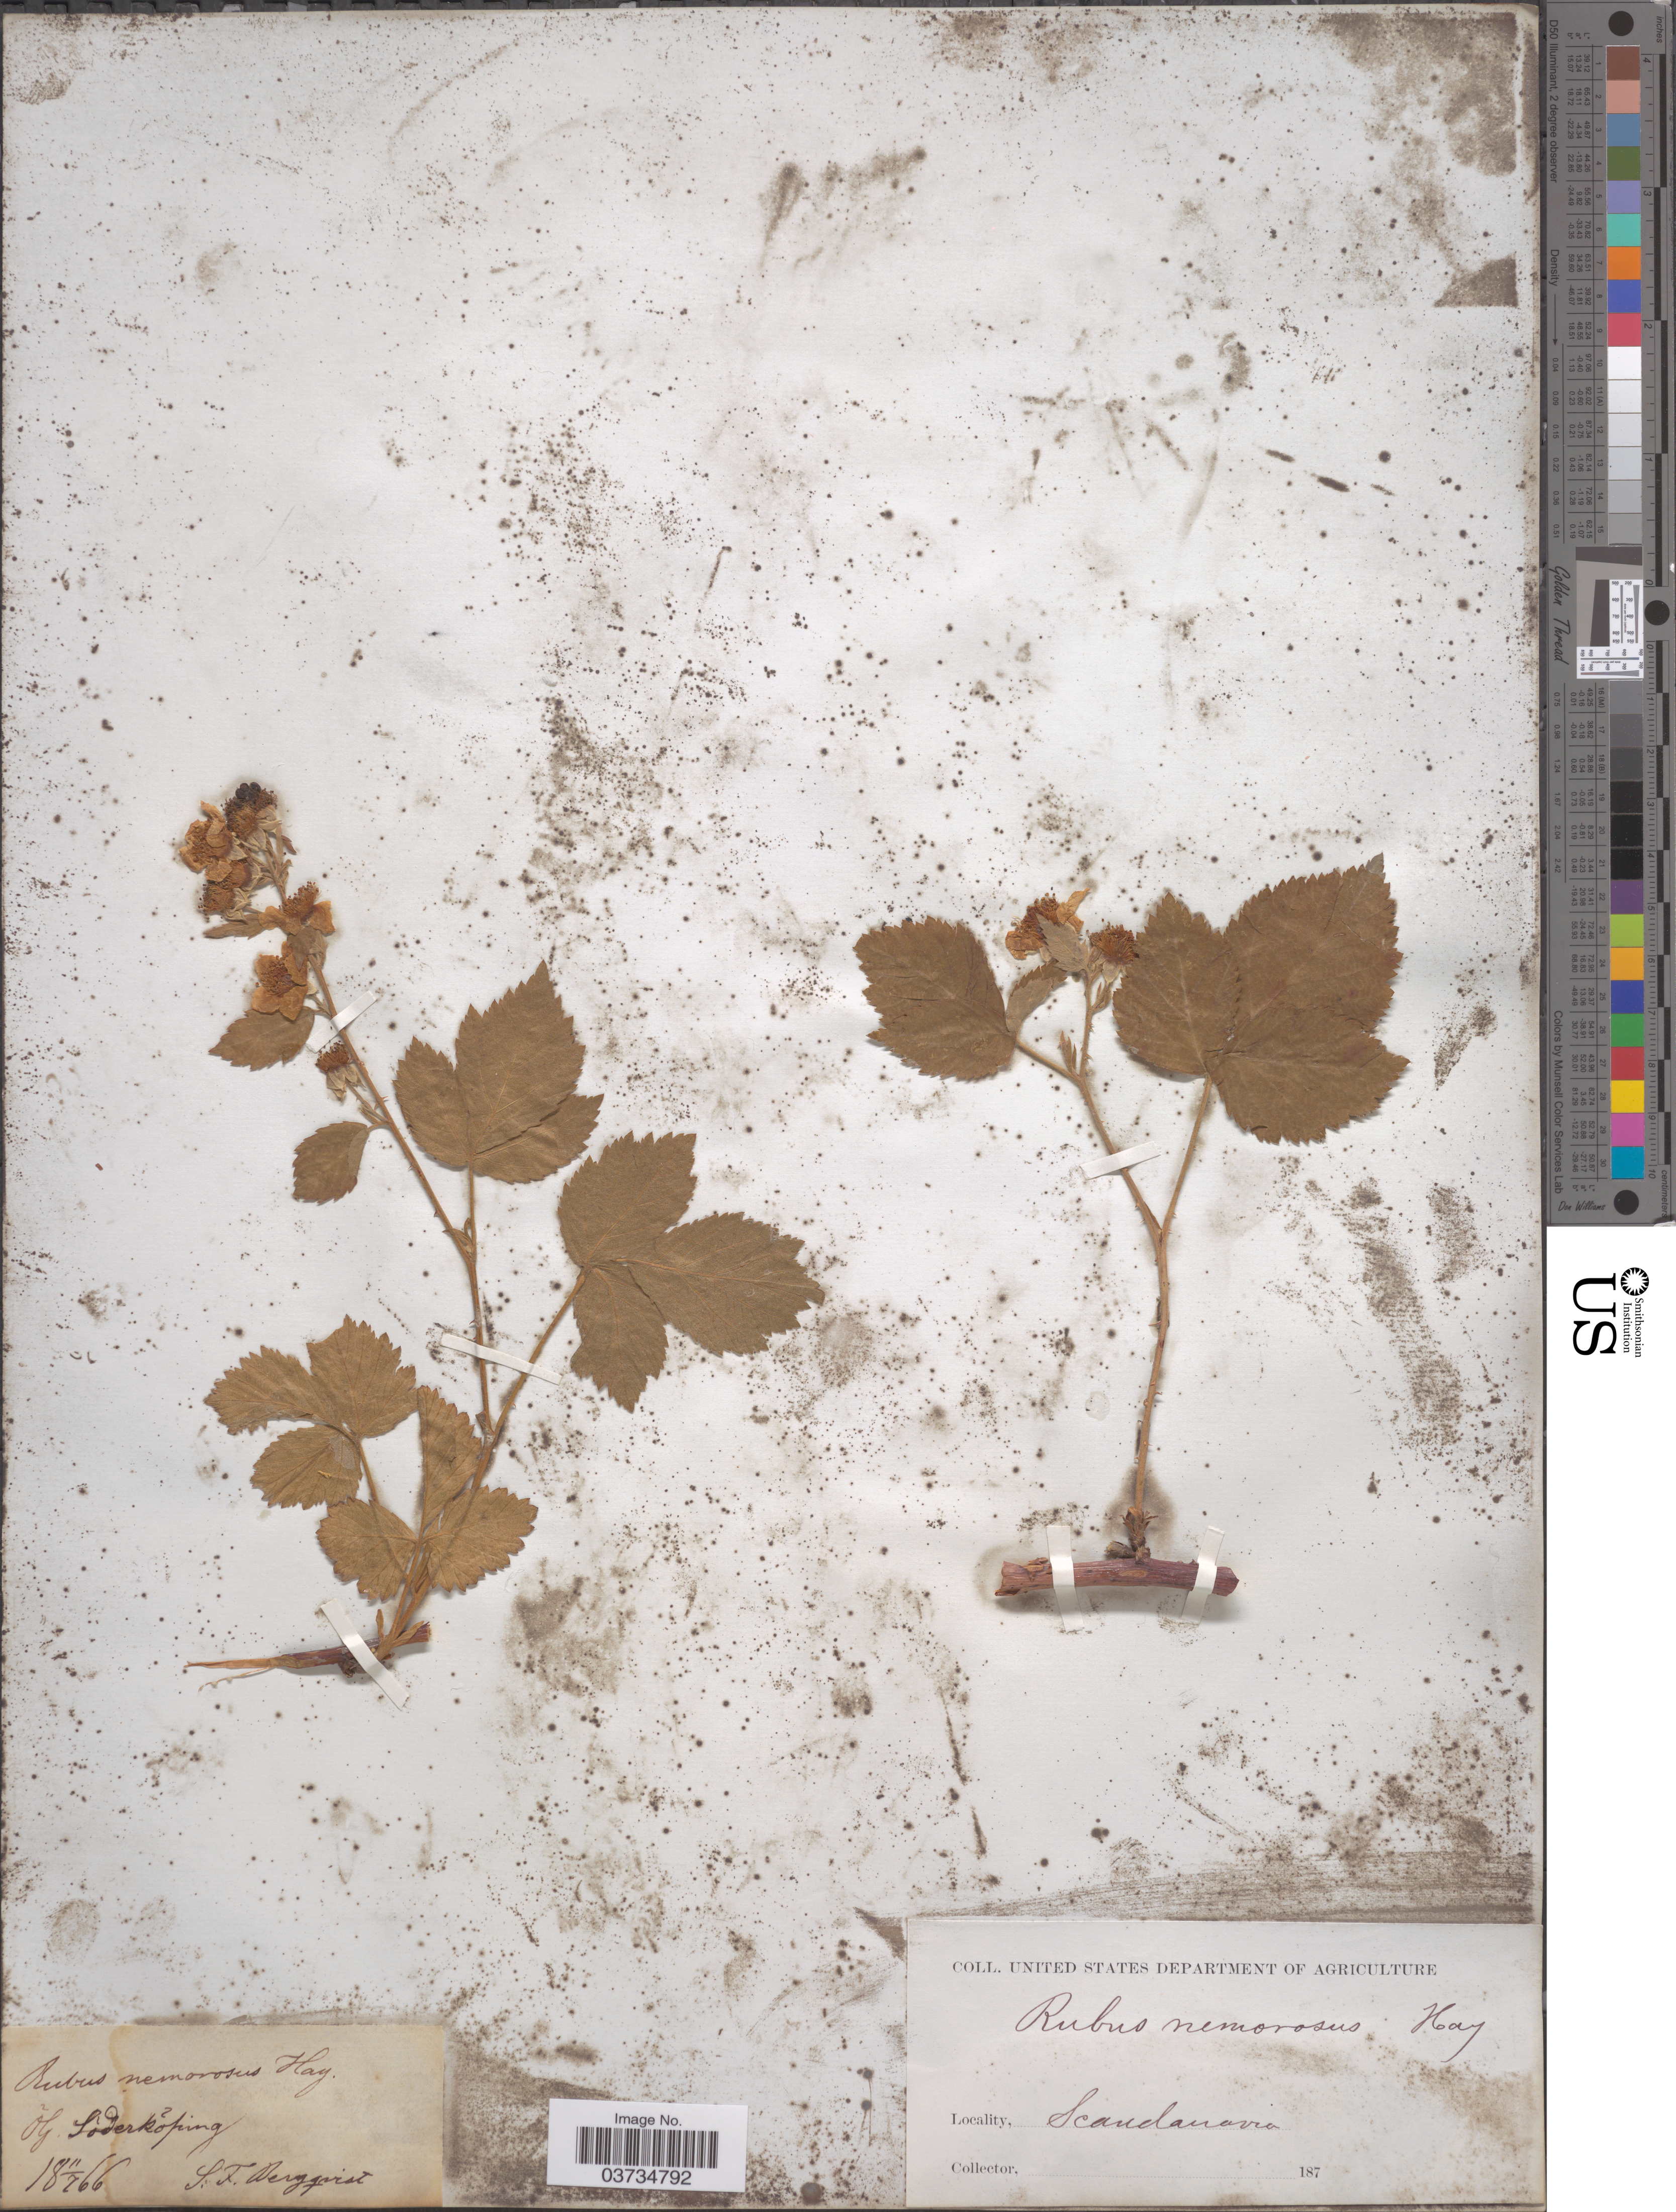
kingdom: Plantae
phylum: Tracheophyta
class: Magnoliopsida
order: Rosales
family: Rosaceae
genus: Rubus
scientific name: Rubus nemorosus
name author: Hayne & Willd.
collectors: S. Bergquist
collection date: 1866-07-11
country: Sweden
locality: Scandanavia. Õlj. Sóderkóping.